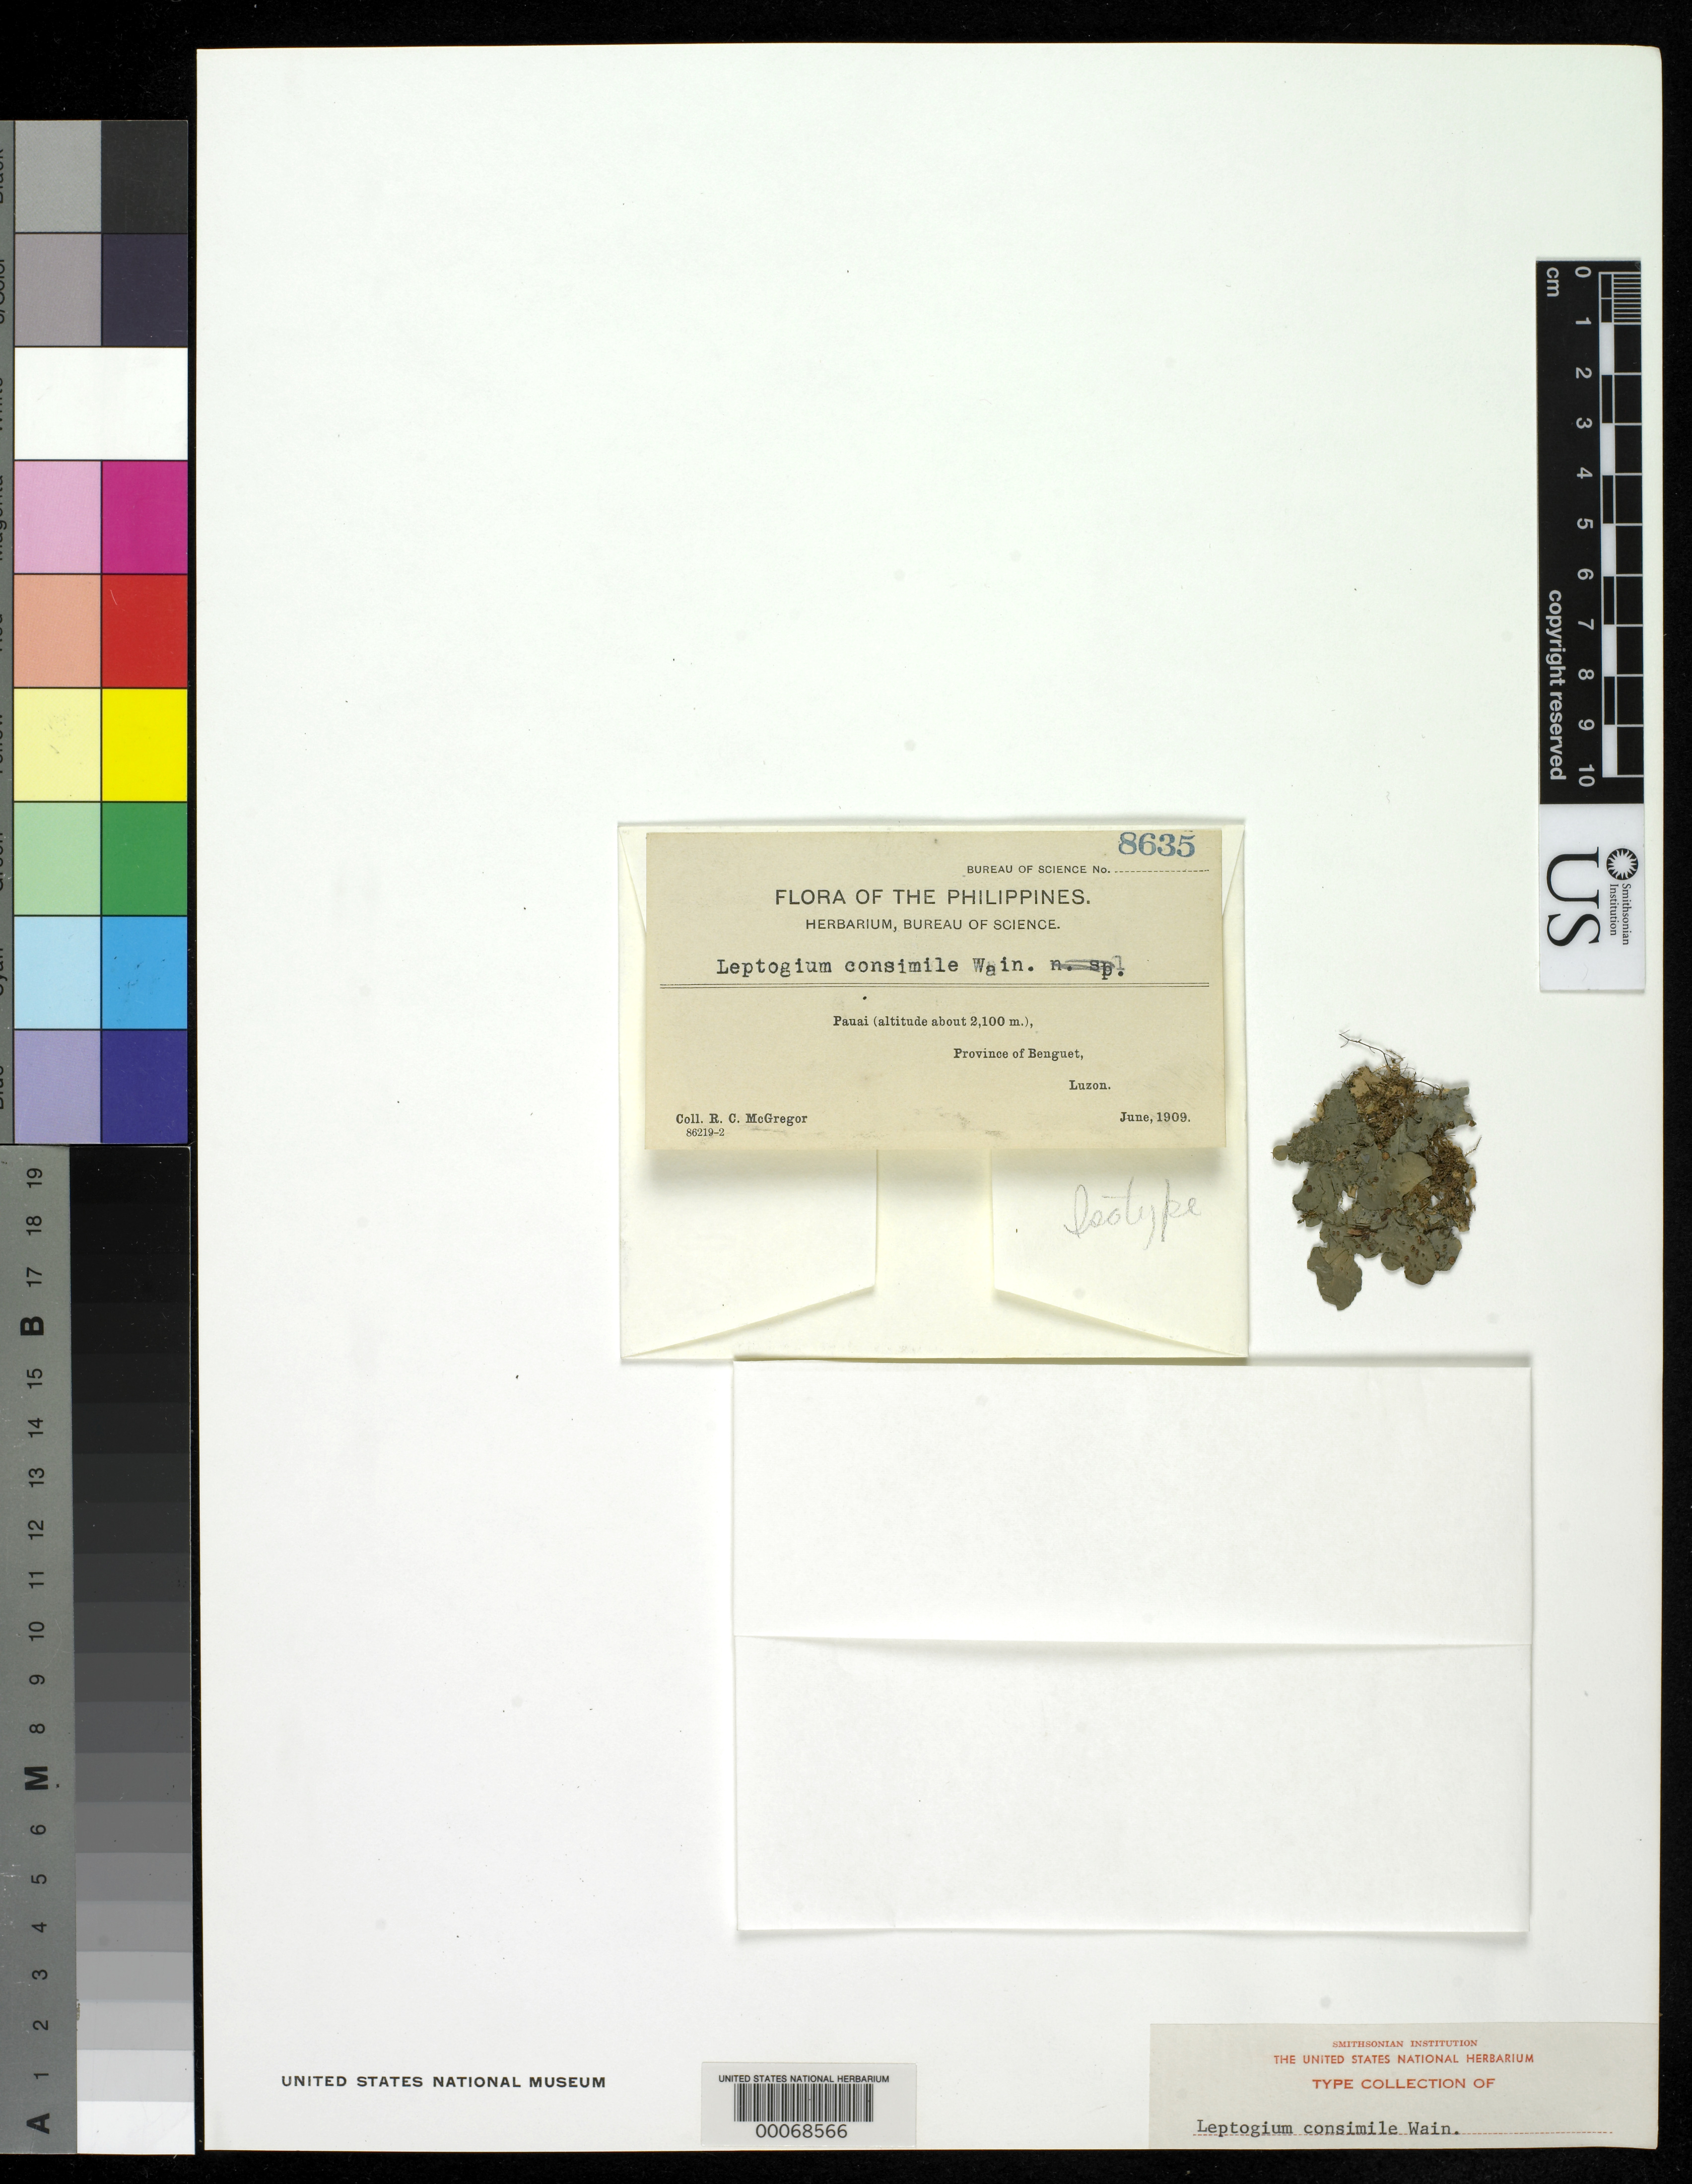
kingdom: Fungi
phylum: Ascomycota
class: Lecanoromycetes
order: Peltigerales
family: Collemataceae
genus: Leptogium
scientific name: Leptogium consimile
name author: Vain.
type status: Isotype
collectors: R. C. McGregor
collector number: Bur. Sci. 8635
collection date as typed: Jun 1909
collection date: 1909-06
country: Philippines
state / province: Cordillera (Administrative Region)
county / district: Benguet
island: Luzon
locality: Pauai.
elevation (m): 2100